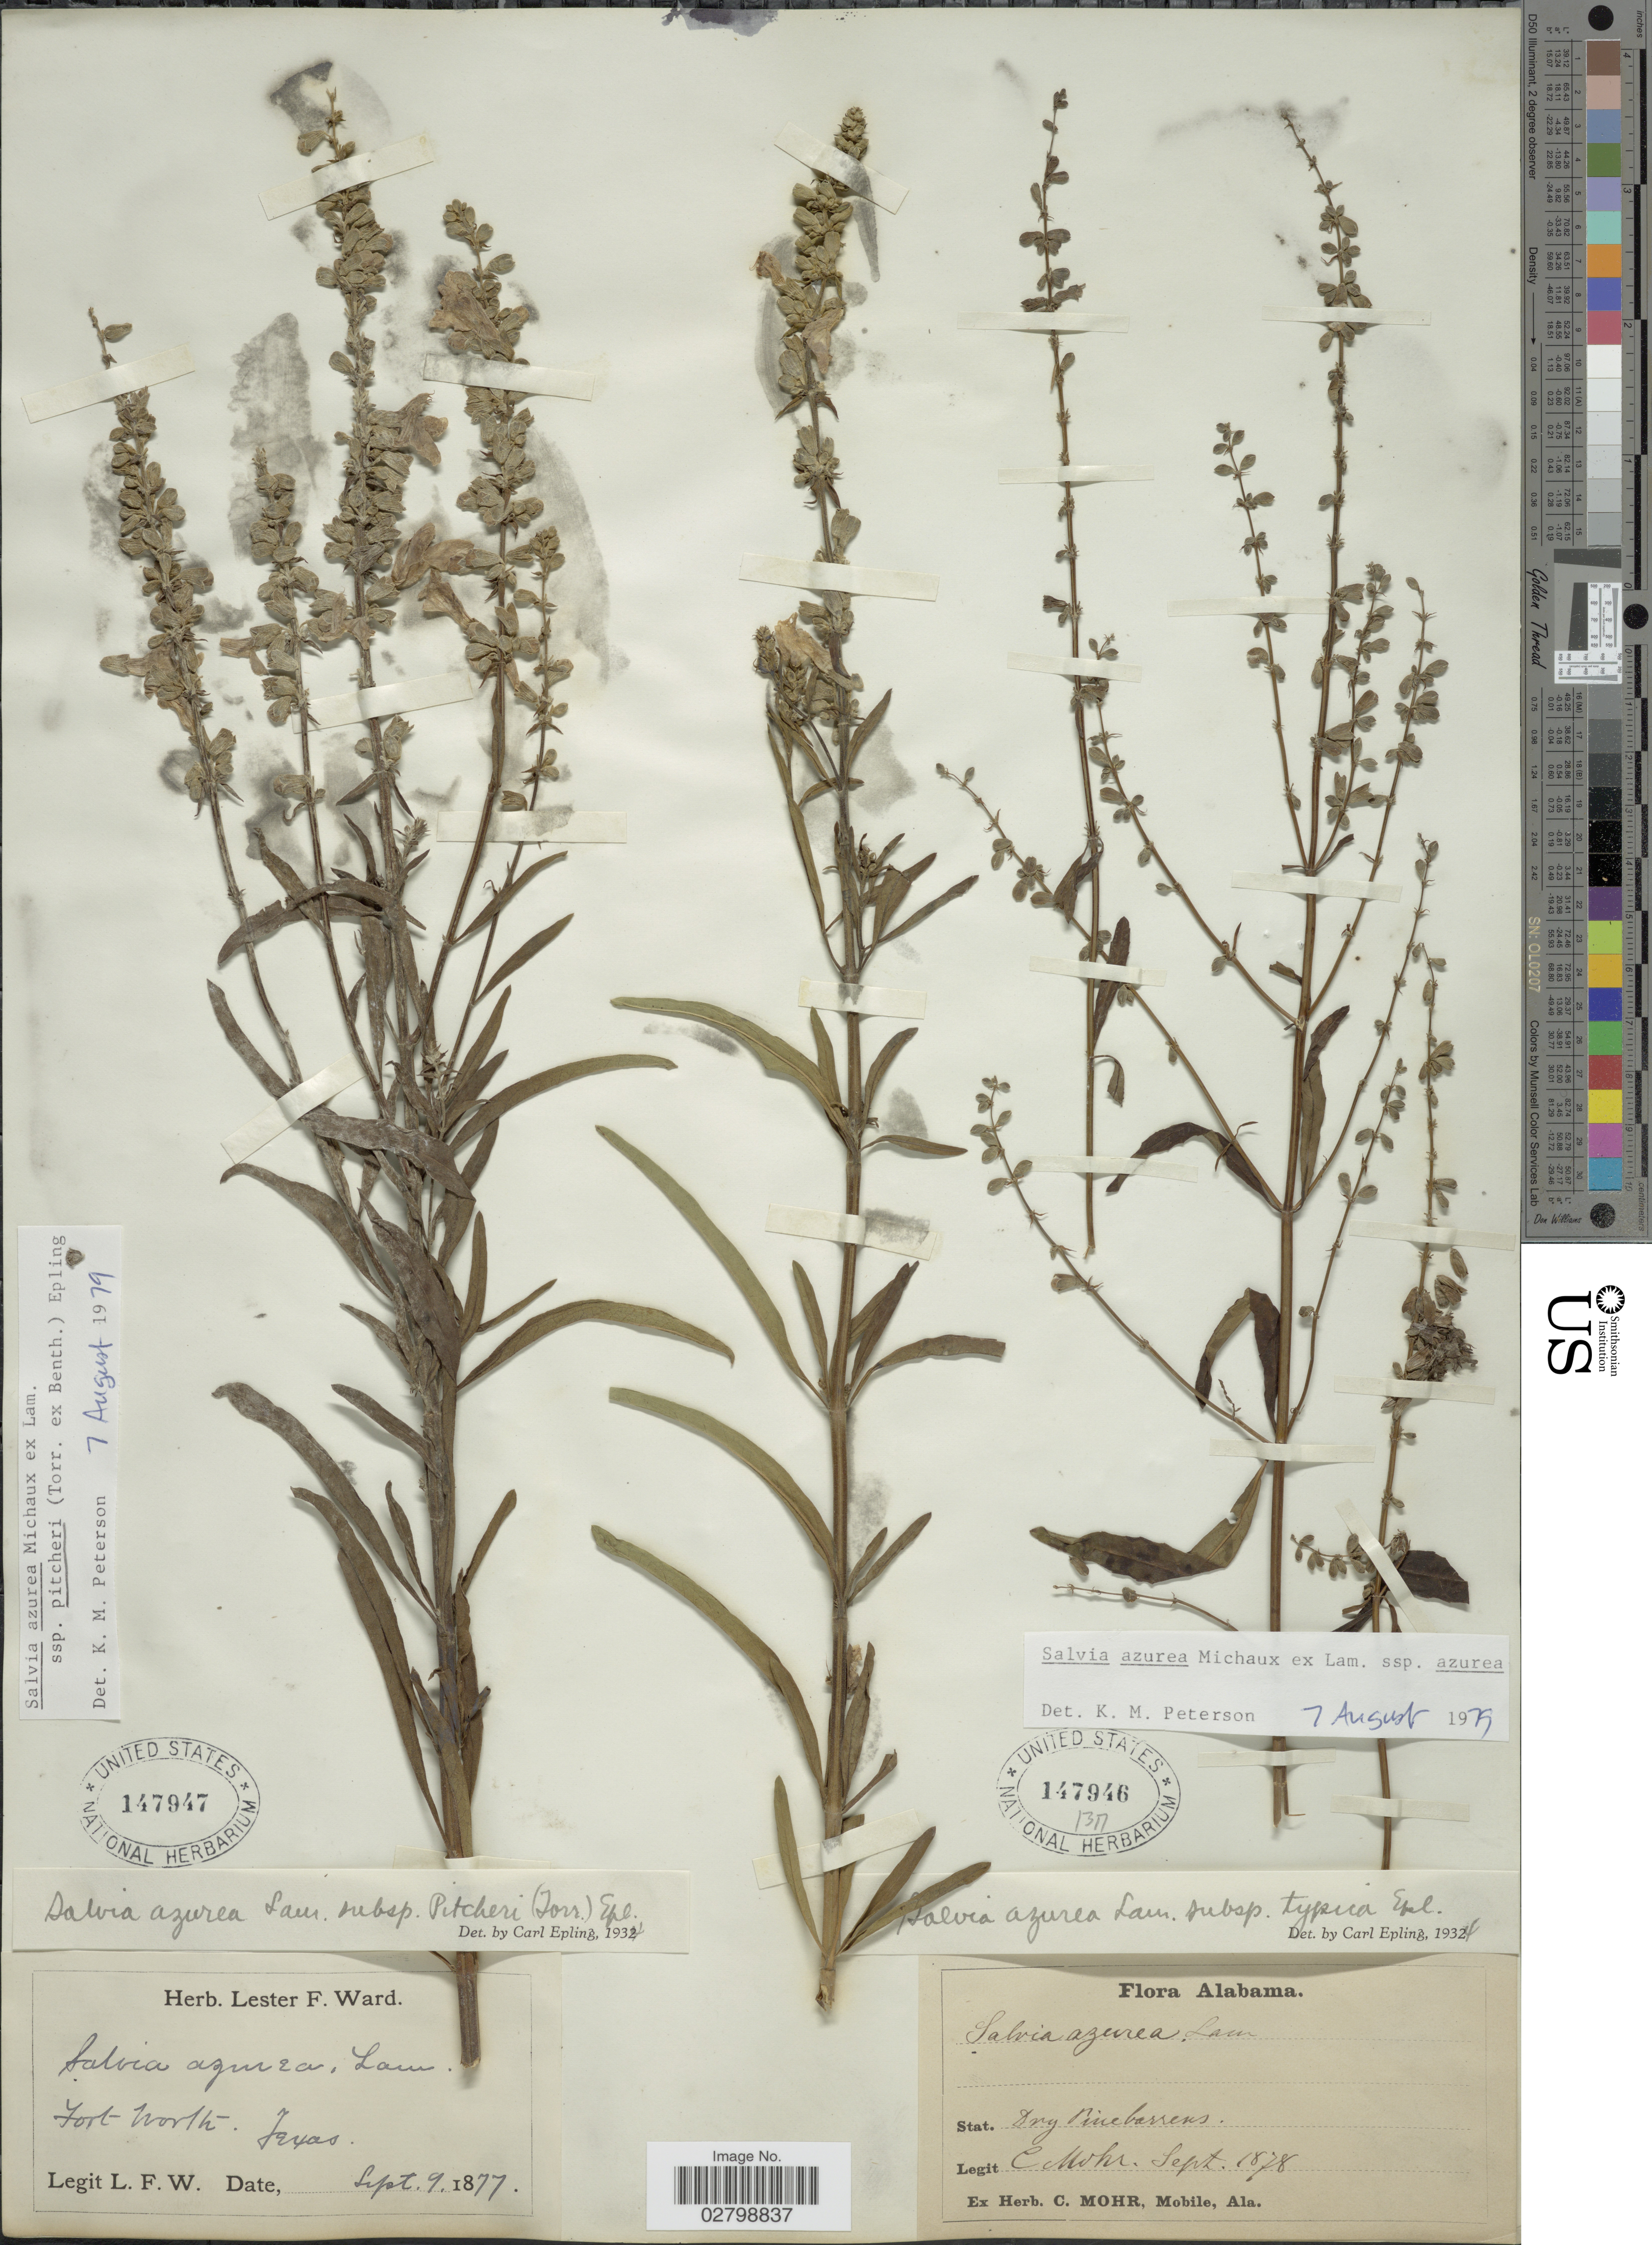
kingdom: Plantae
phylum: Tracheophyta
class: Magnoliopsida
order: Lamiales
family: Lamiaceae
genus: Salvia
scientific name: Salvia azurea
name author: Michx. ex Vahl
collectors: L. F. Ward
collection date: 1877-09-09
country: United States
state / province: Texas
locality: Fort-North.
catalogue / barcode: US 147947-2